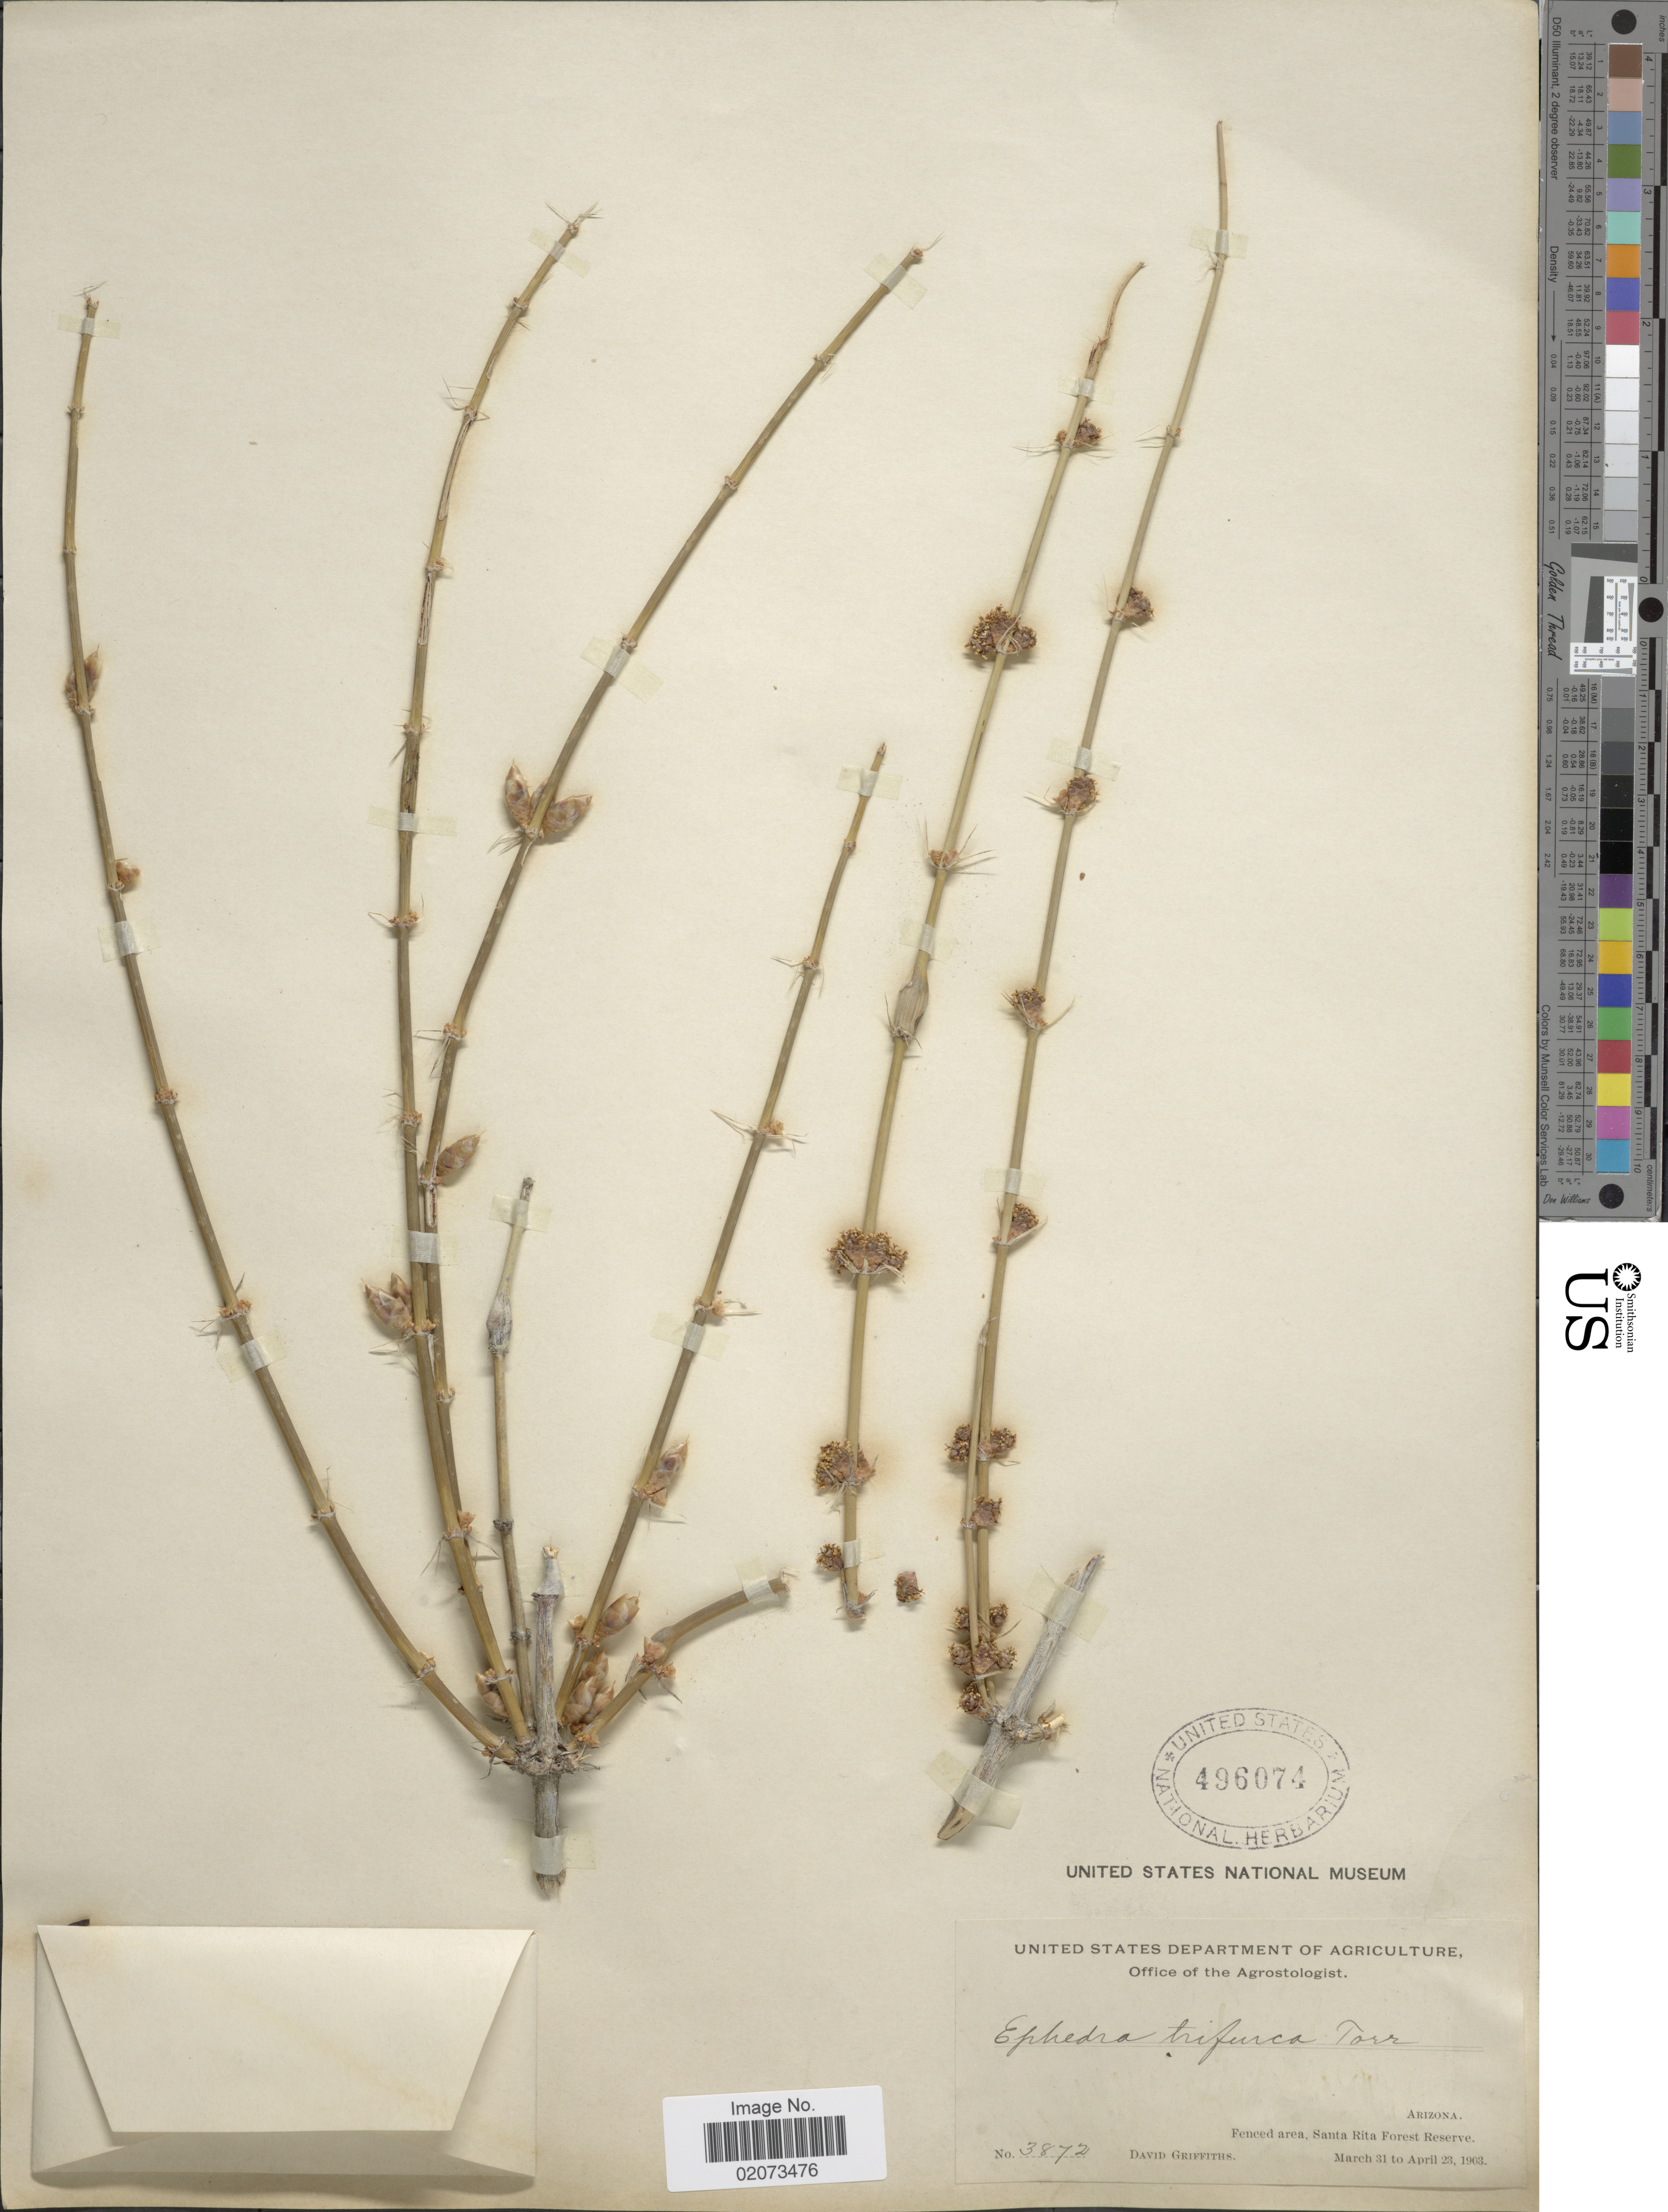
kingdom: Plantae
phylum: Tracheophyta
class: Gnetopsida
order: Ephedrales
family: Ephedraceae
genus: Ephedra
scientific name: Ephedra trifurca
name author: Torr. ex S. Watson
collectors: D. Griffiths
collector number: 3872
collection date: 1903-03-31/1903-04-23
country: United States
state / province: Arizona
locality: Arizona. Fenced area, Santa Rita Forest Reserve.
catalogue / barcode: US 496074